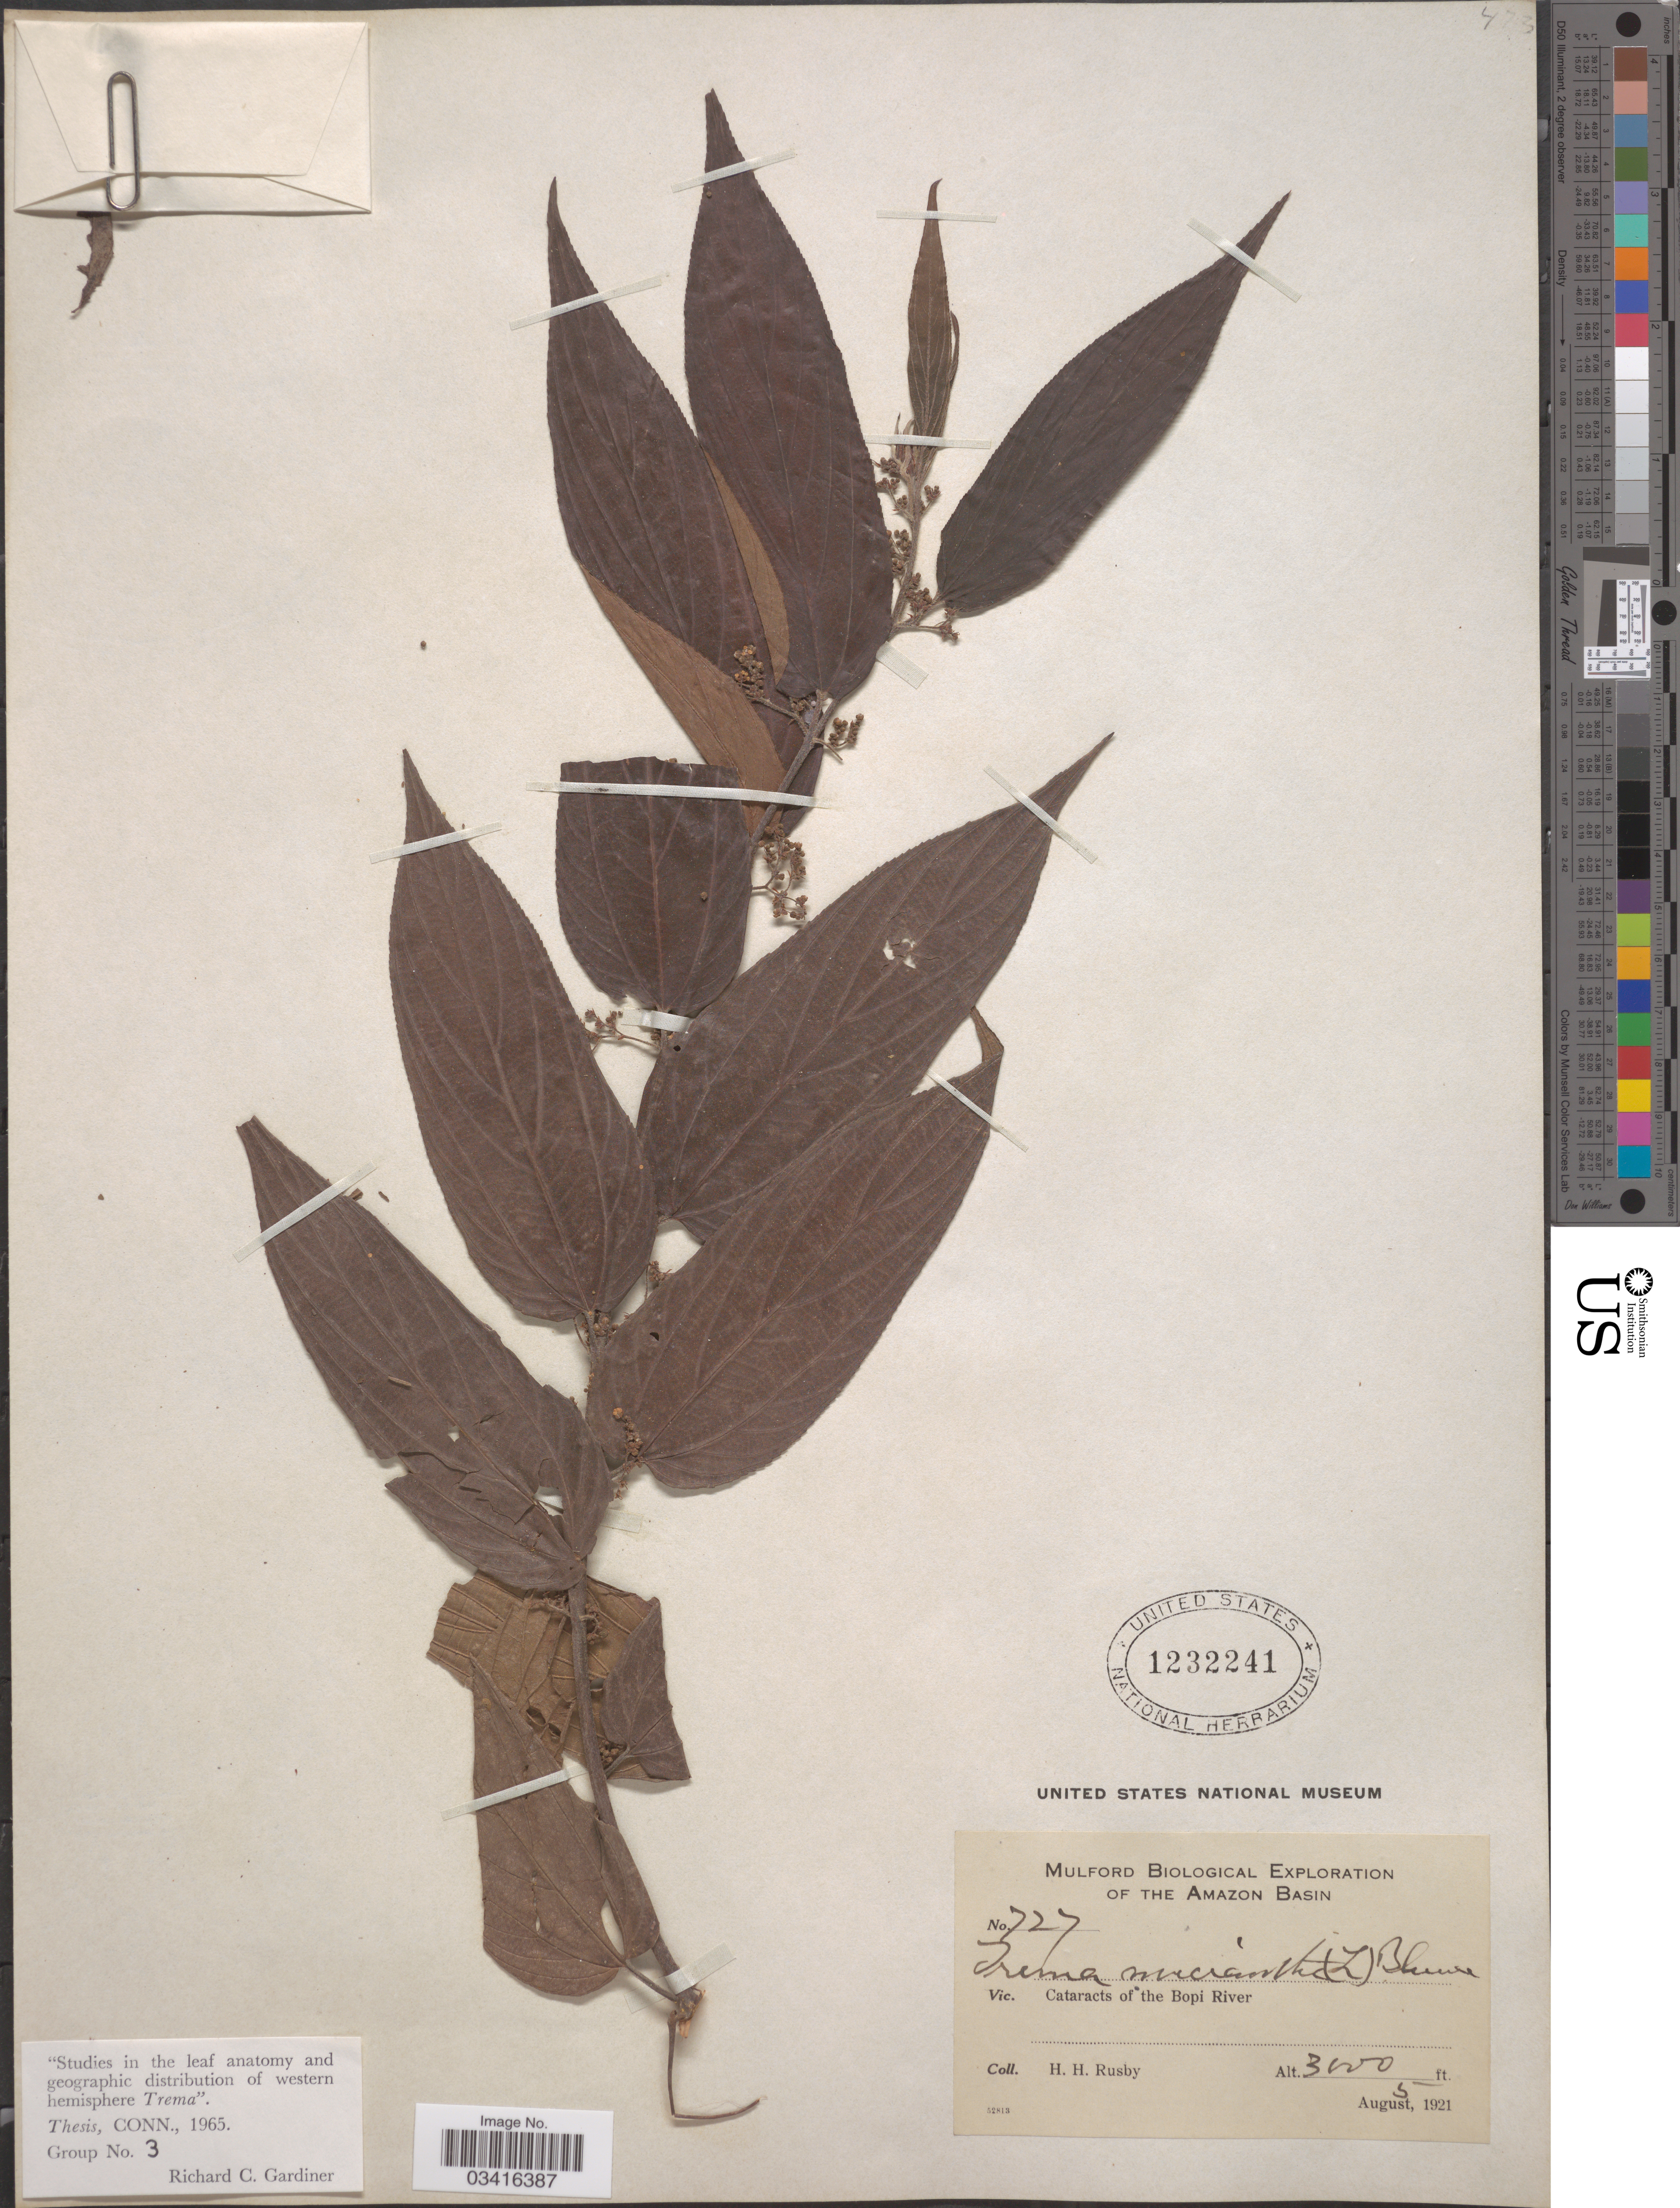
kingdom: Plantae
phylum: Tracheophyta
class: Magnoliopsida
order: Rosales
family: Cannabaceae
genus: Trema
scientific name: Trema micranthum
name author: (L.) Blume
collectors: H. H. Rusby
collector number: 727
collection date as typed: August 5, 1921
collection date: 1921-08-05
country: Bolivia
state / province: La Paz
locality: Cataracts of the Bopi River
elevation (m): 914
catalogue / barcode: US 1232241